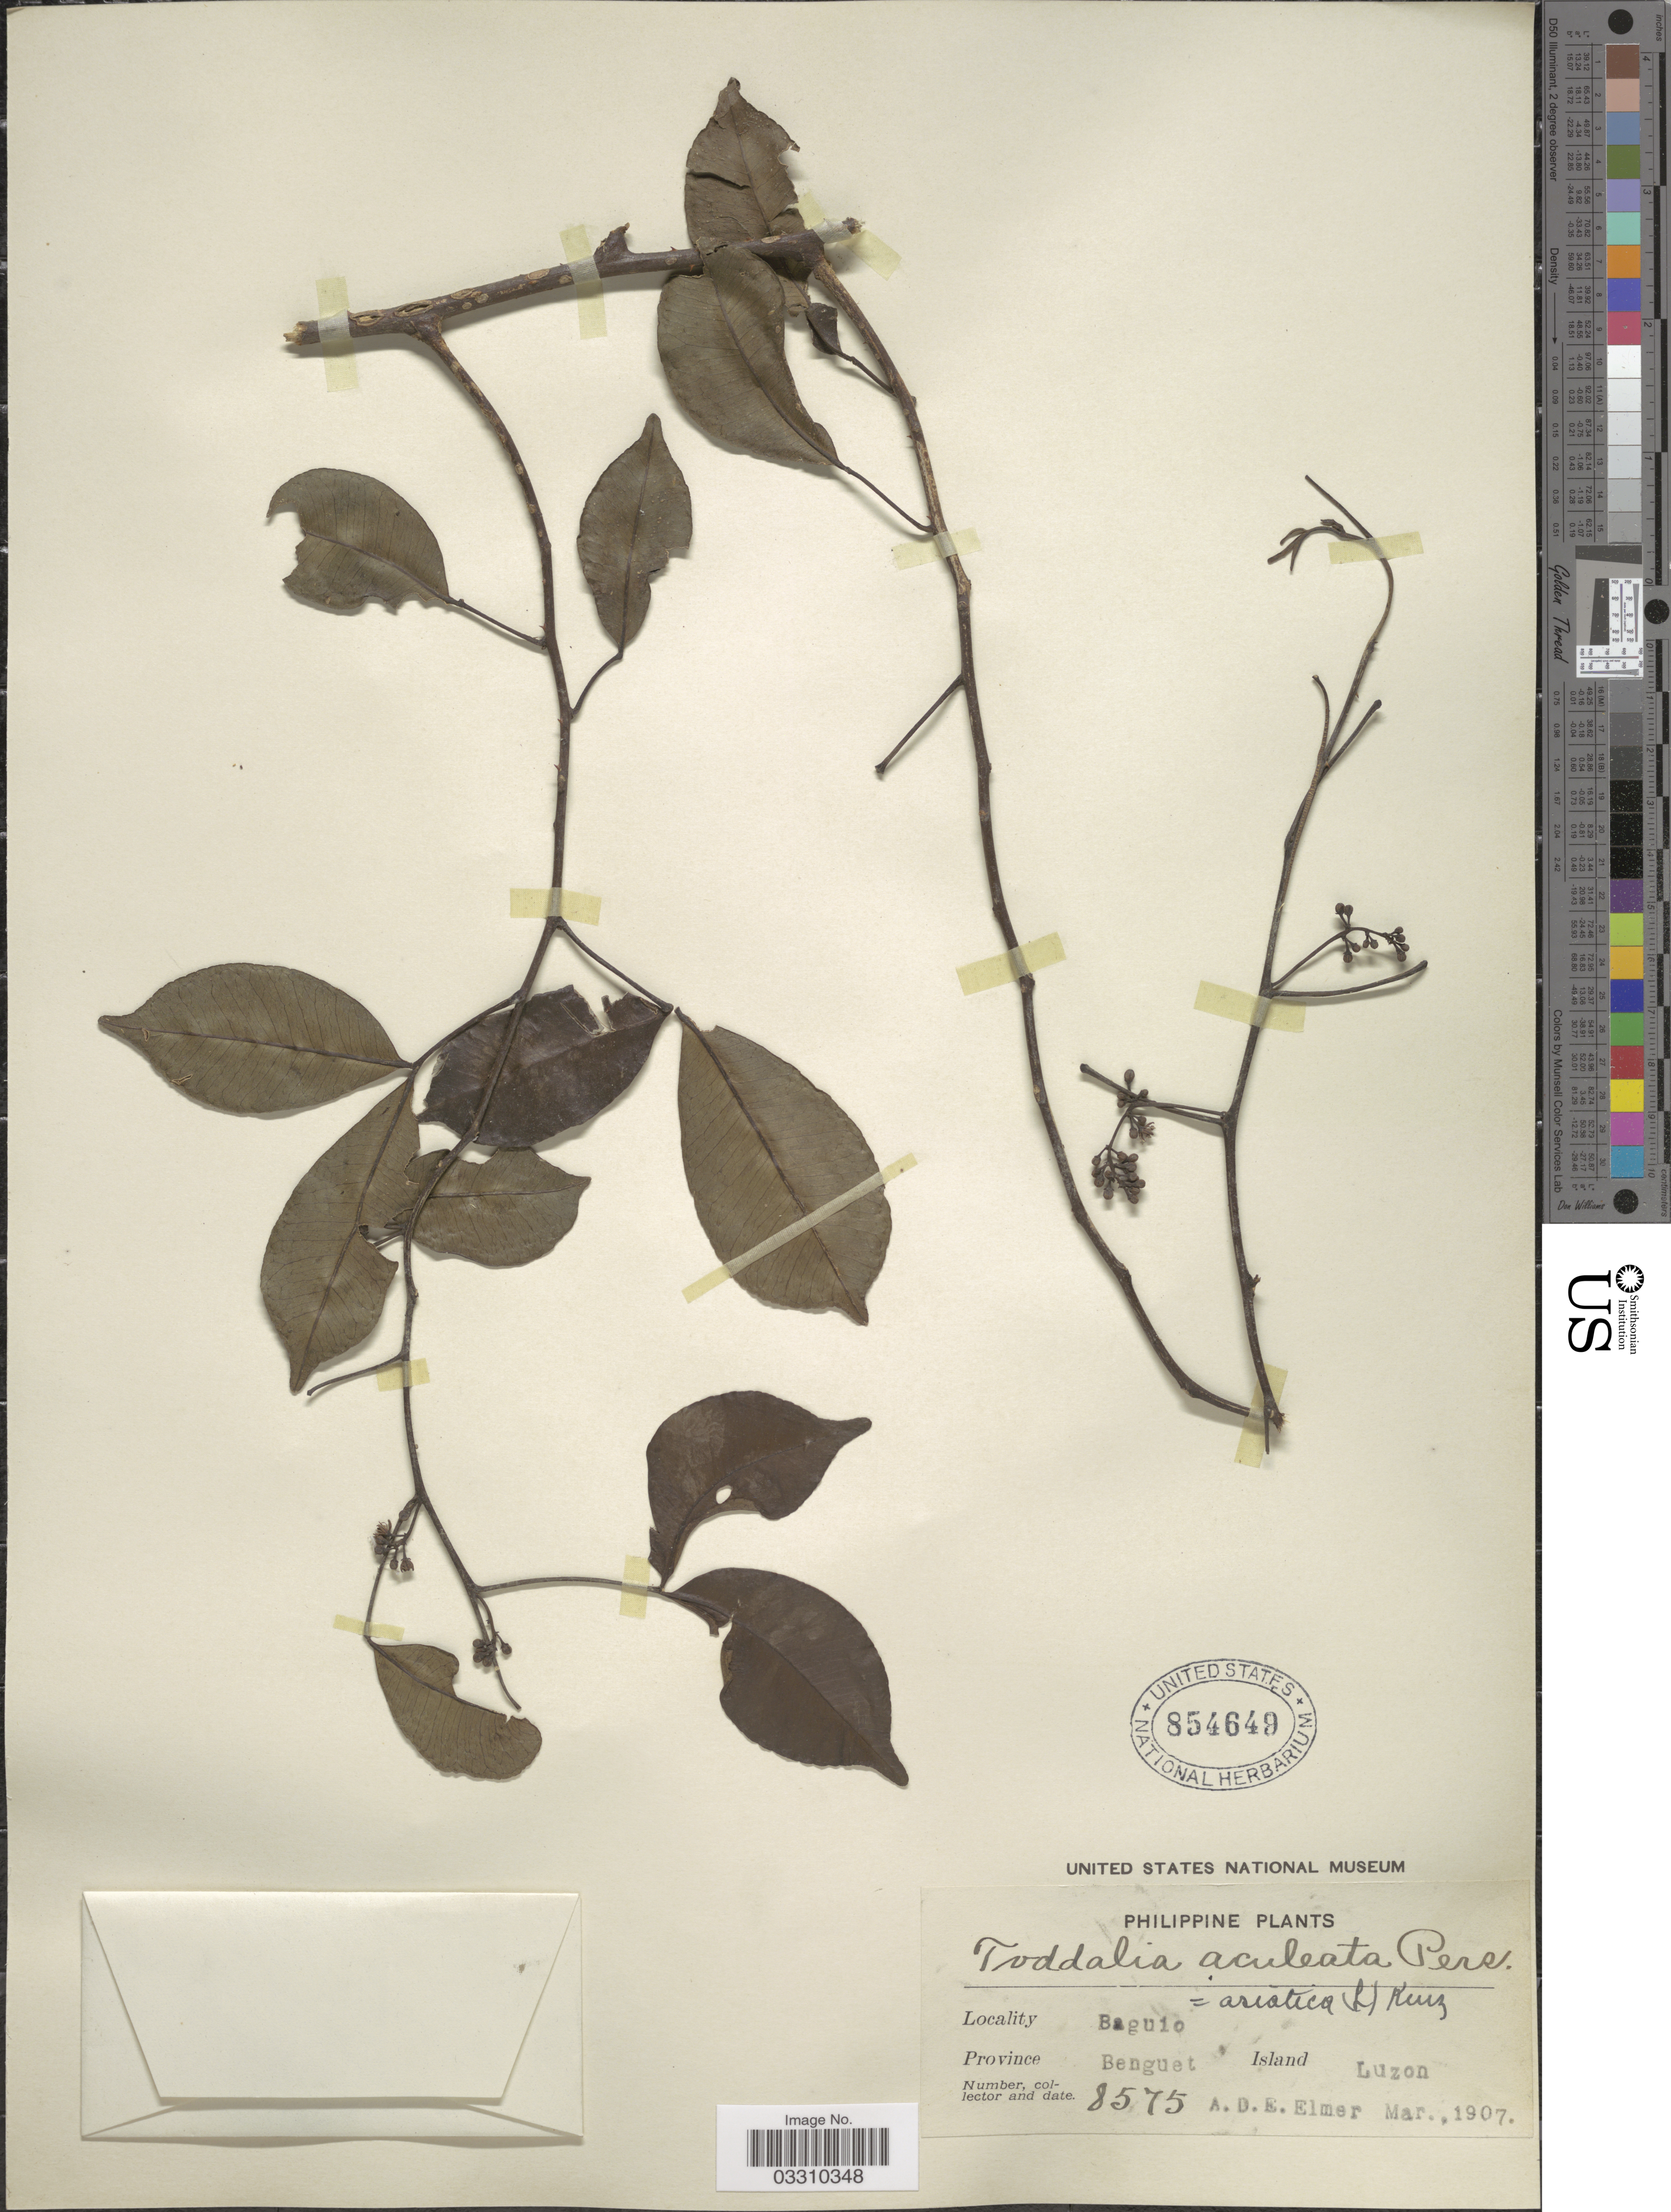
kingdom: Plantae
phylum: Tracheophyta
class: Magnoliopsida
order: Sapindales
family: Rutaceae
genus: Zanthoxylum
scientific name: Zanthoxylum asiaticum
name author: (L.) Appelhans et al.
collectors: A. D. E. Elmer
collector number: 8575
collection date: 1907-03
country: Philippines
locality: Baguio. Province Benguet Island Luzon.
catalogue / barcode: US 854649